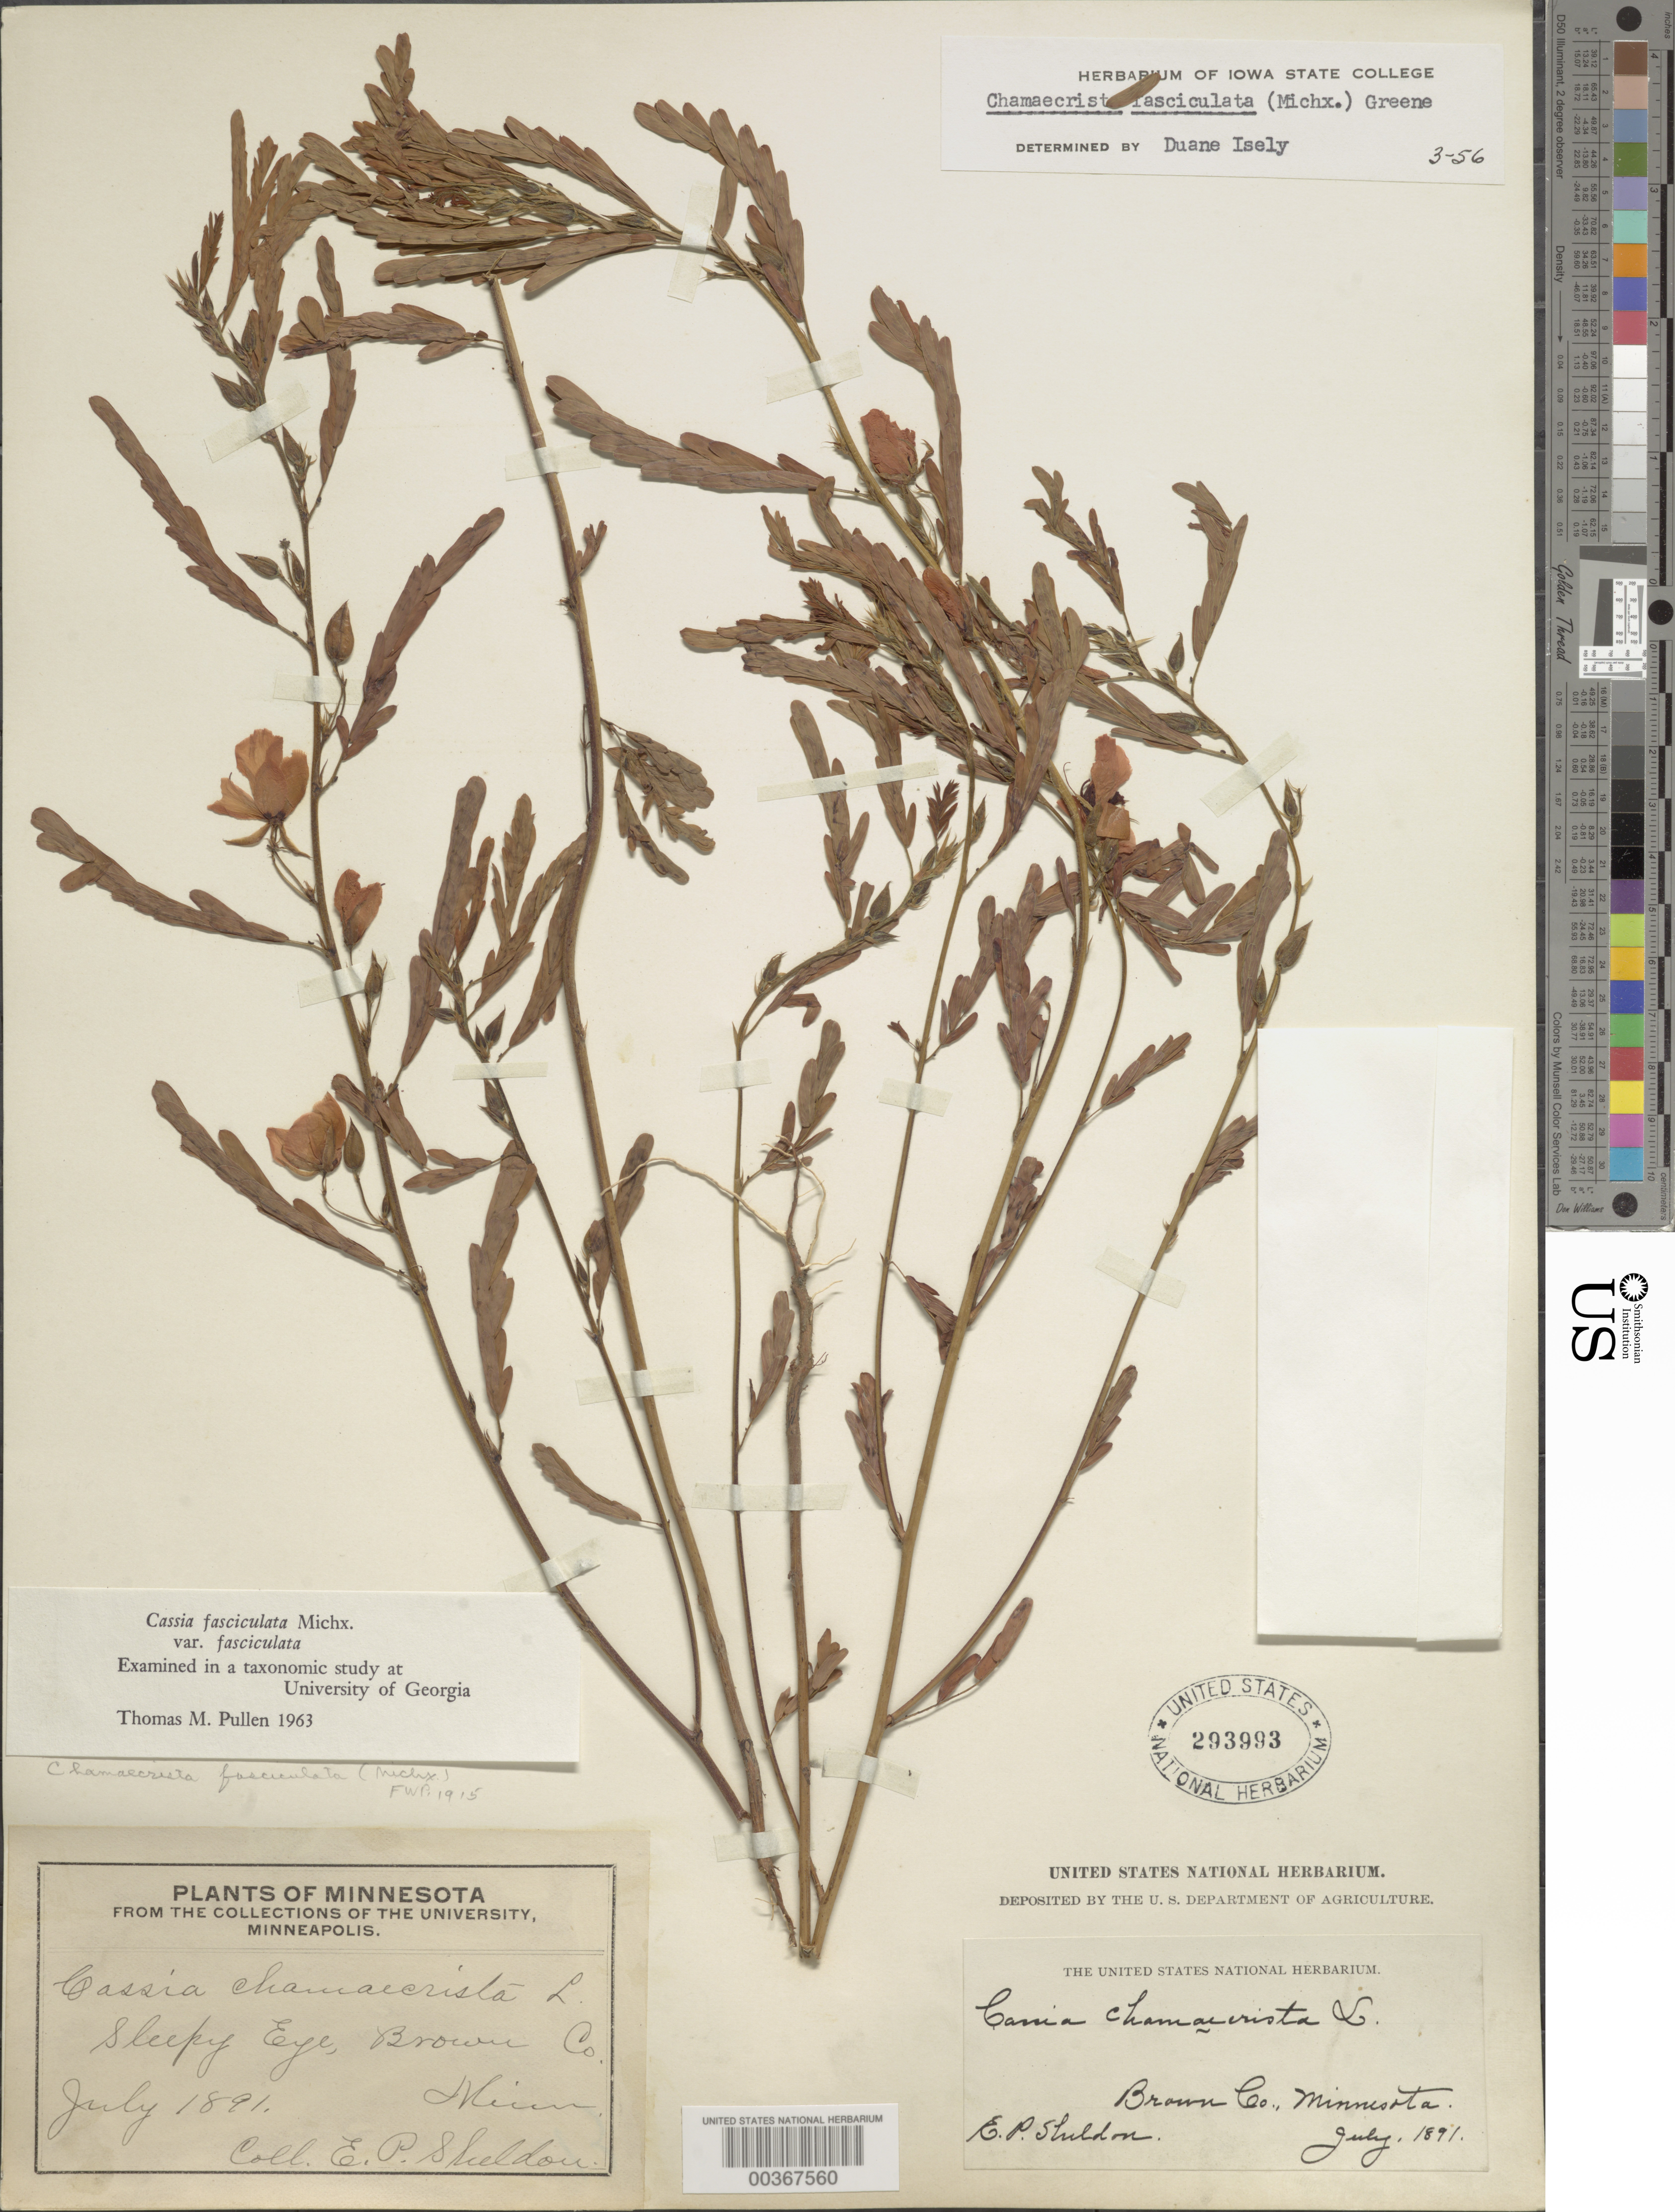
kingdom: Plantae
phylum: Tracheophyta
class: Magnoliopsida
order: Fabales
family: Fabaceae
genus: Chamaecrista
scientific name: Chamaecrista fasciculata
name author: (Michx.) Greene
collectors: E. P. Sheldon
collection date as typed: Jul 1891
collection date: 1891-07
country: United States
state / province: Minnesota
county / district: Brown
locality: Sleepy eye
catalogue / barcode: US 293993